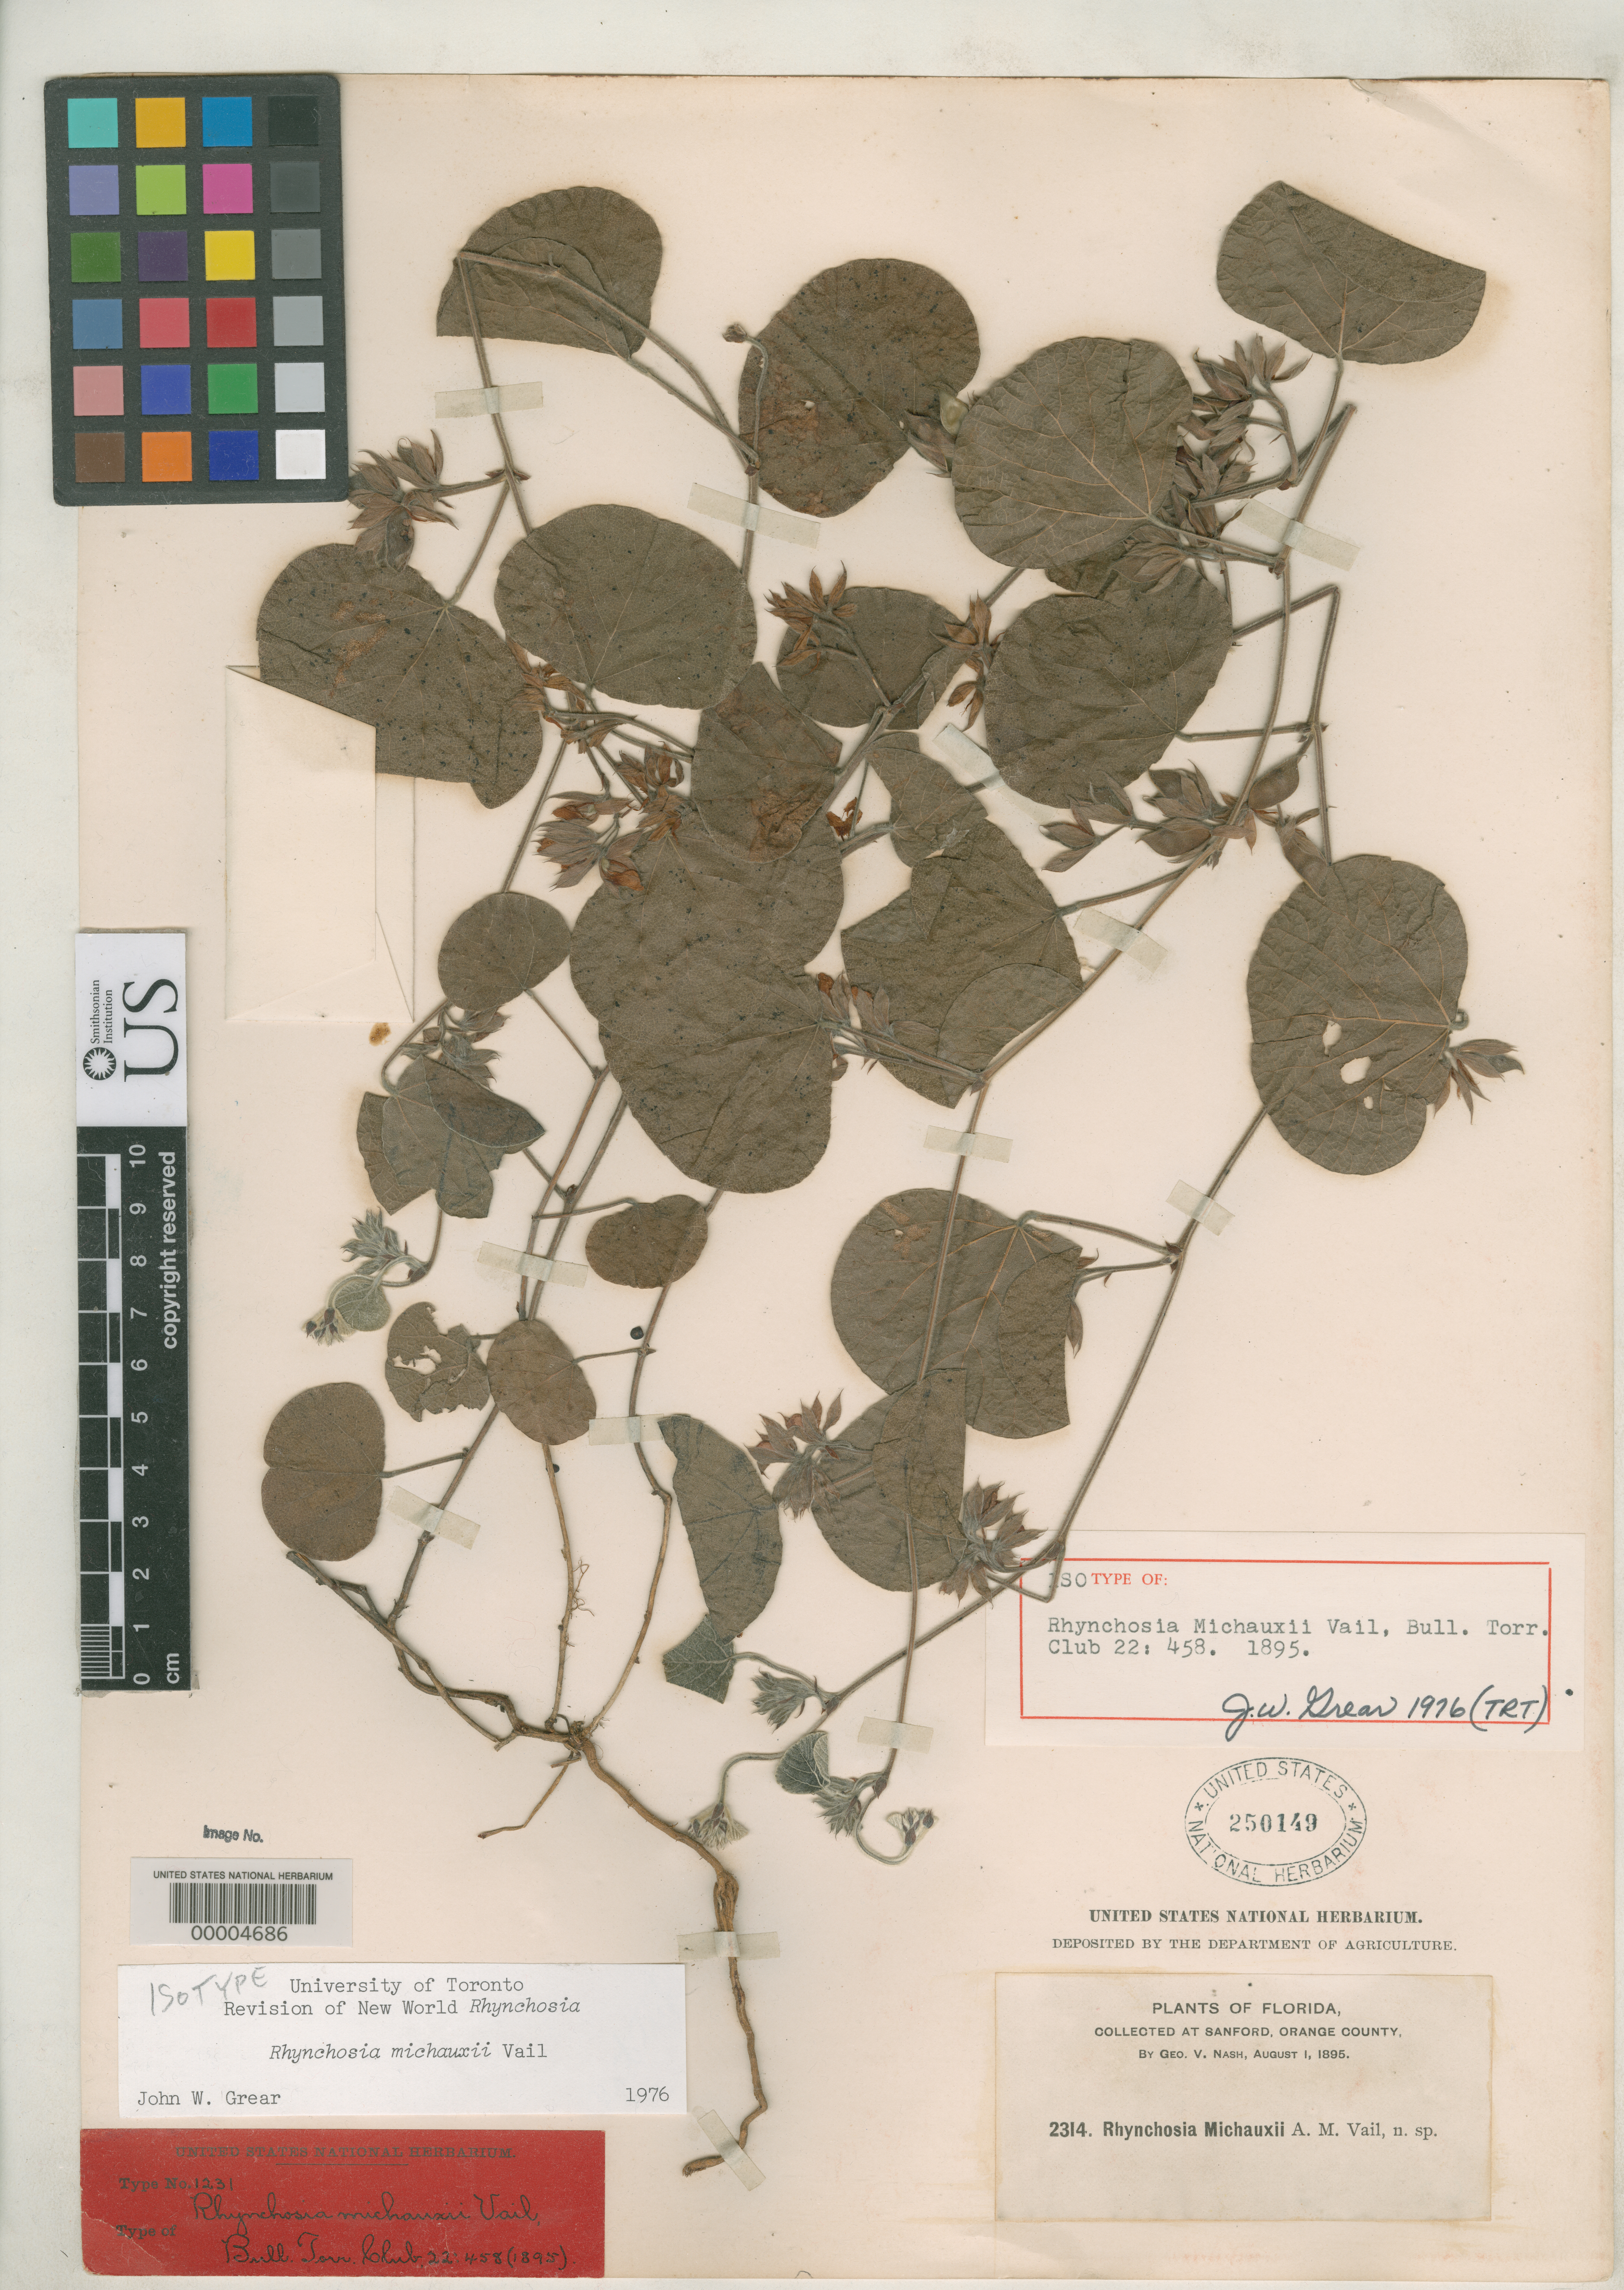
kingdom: Plantae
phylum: Tracheophyta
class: Magnoliopsida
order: Fabales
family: Fabaceae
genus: Rhynchosia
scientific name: Rhynchosia michauxii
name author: Vail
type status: Isotype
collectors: G. V. Nash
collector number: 2314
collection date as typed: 01 Aug 1895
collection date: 1895-08-01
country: United States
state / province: Florida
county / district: Orange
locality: Sanford.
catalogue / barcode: US 250149